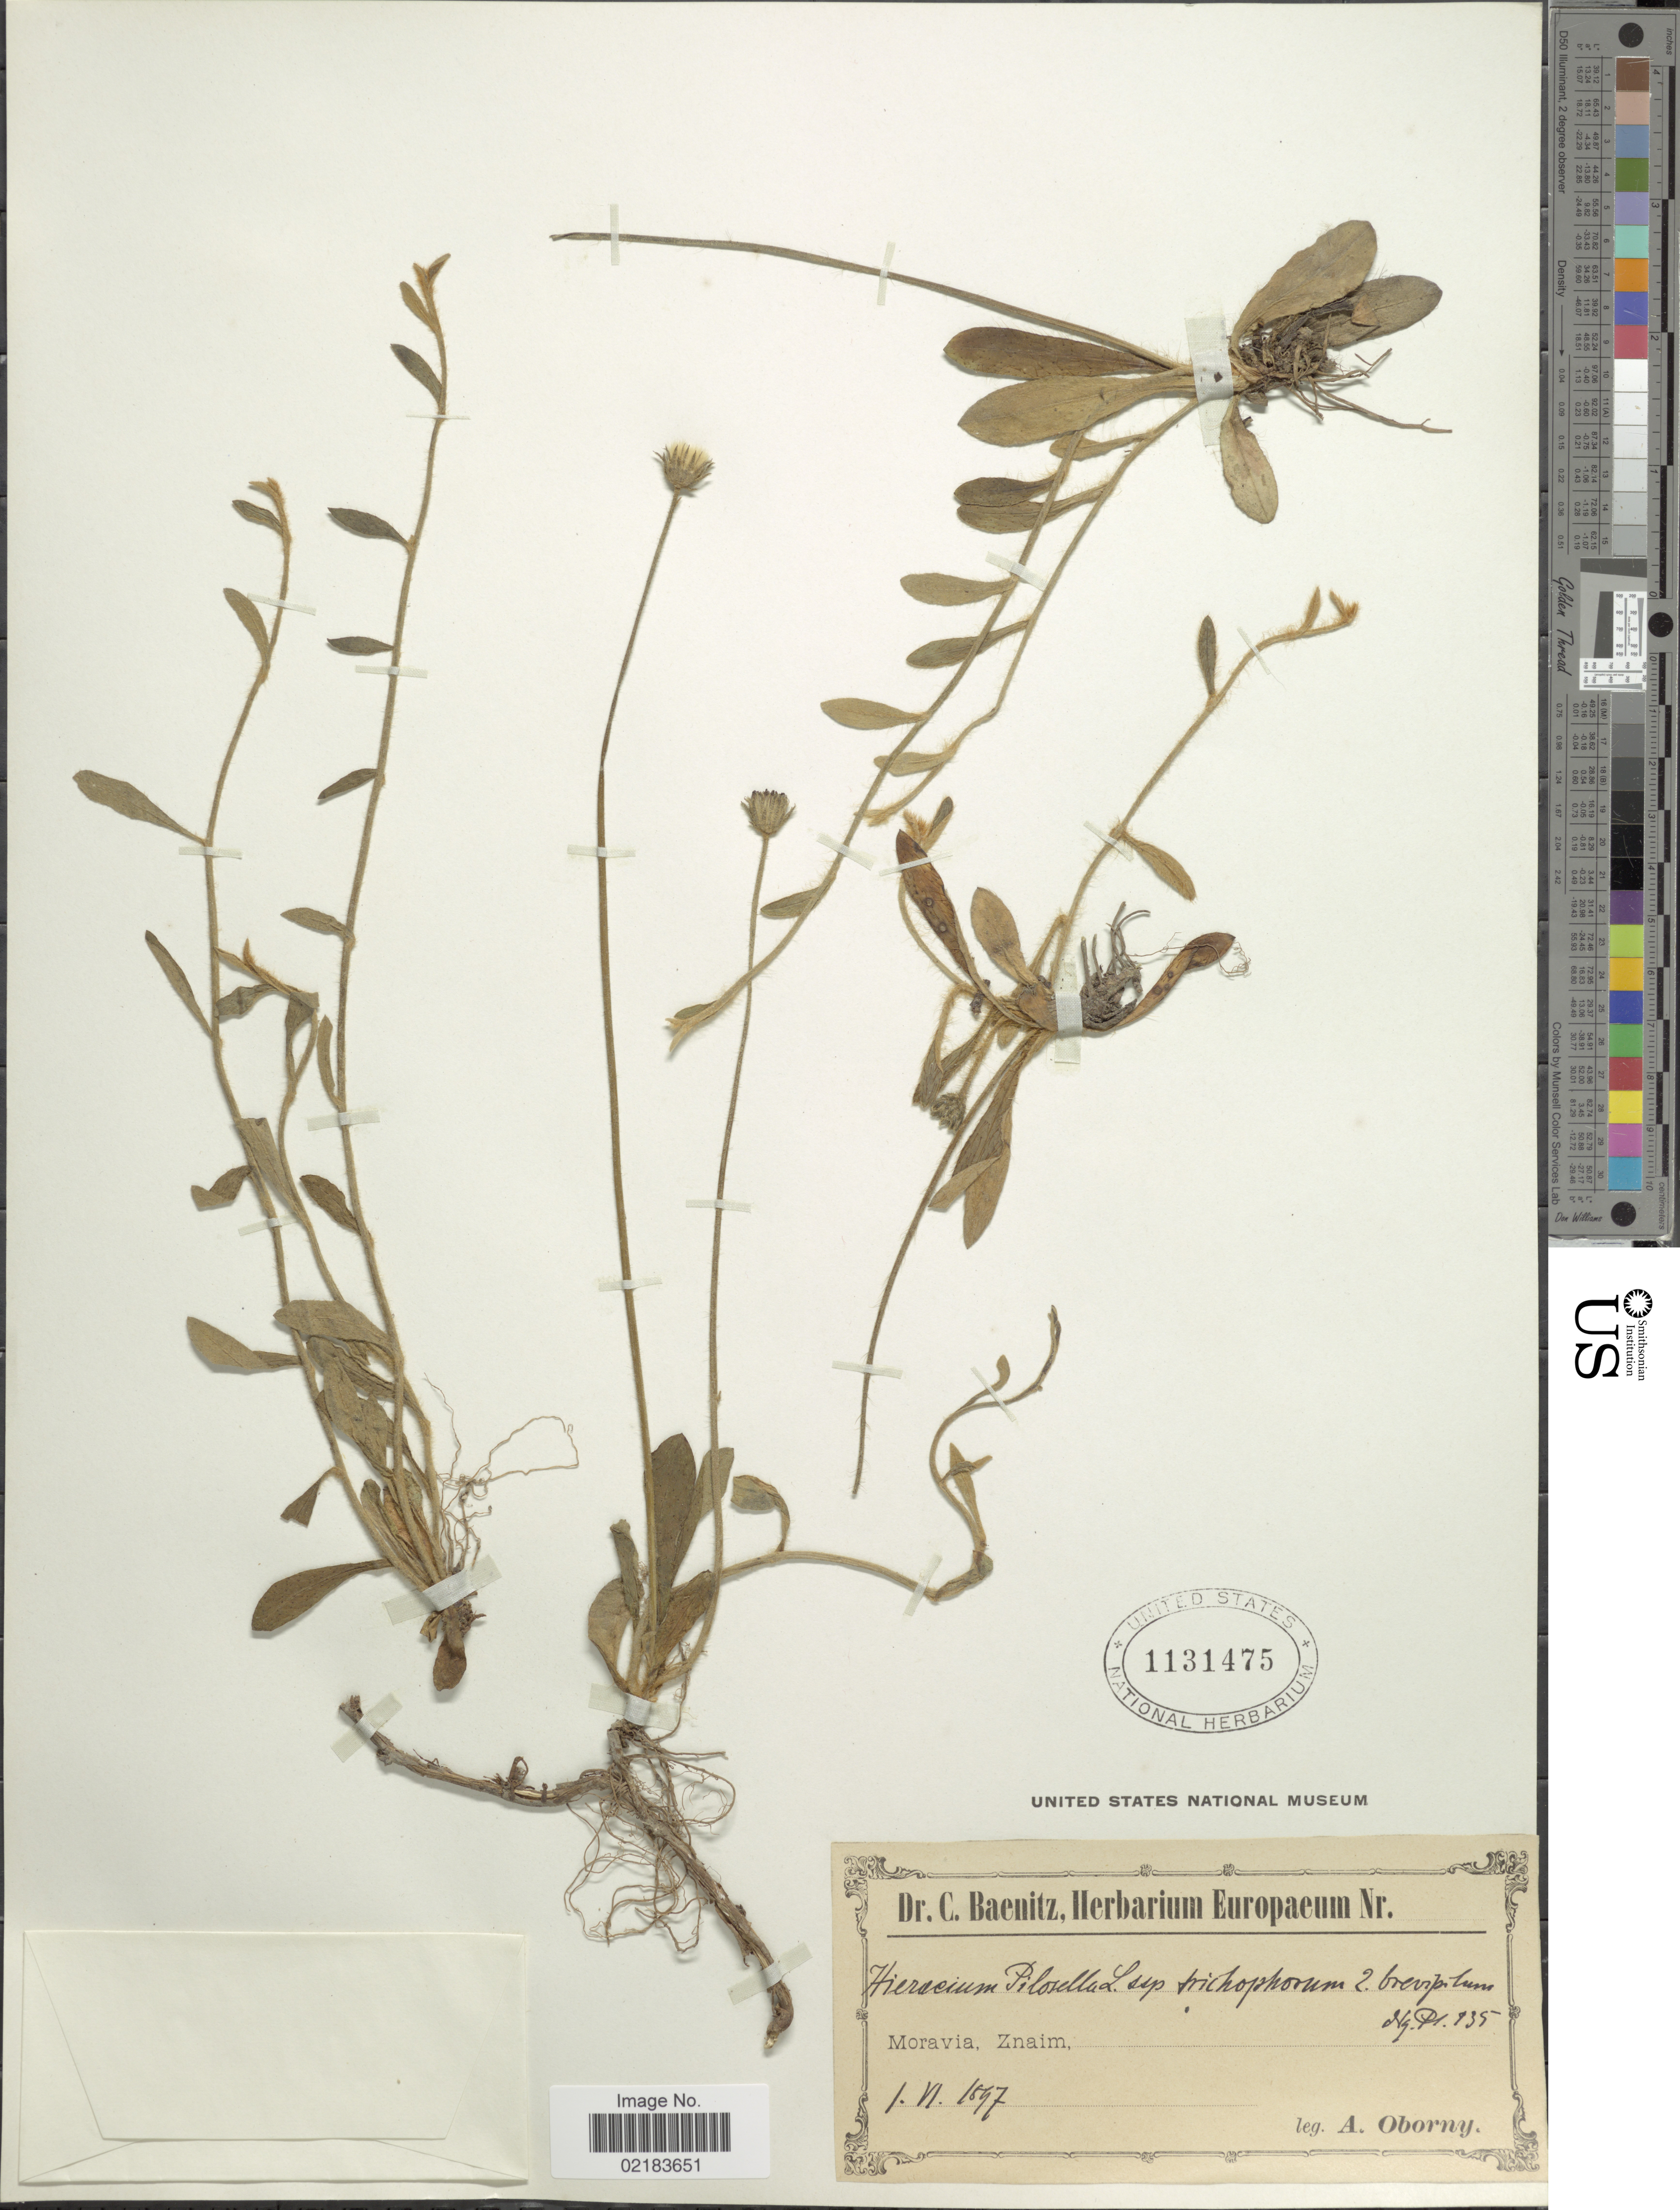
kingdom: Plantae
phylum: Tracheophyta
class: Magnoliopsida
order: Asterales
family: Asteraceae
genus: Pilosella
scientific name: Pilosella officinarum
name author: Vaill.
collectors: A. Oborny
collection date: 1897-06-01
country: Czechia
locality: Moravia, Znaim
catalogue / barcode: US 1131475